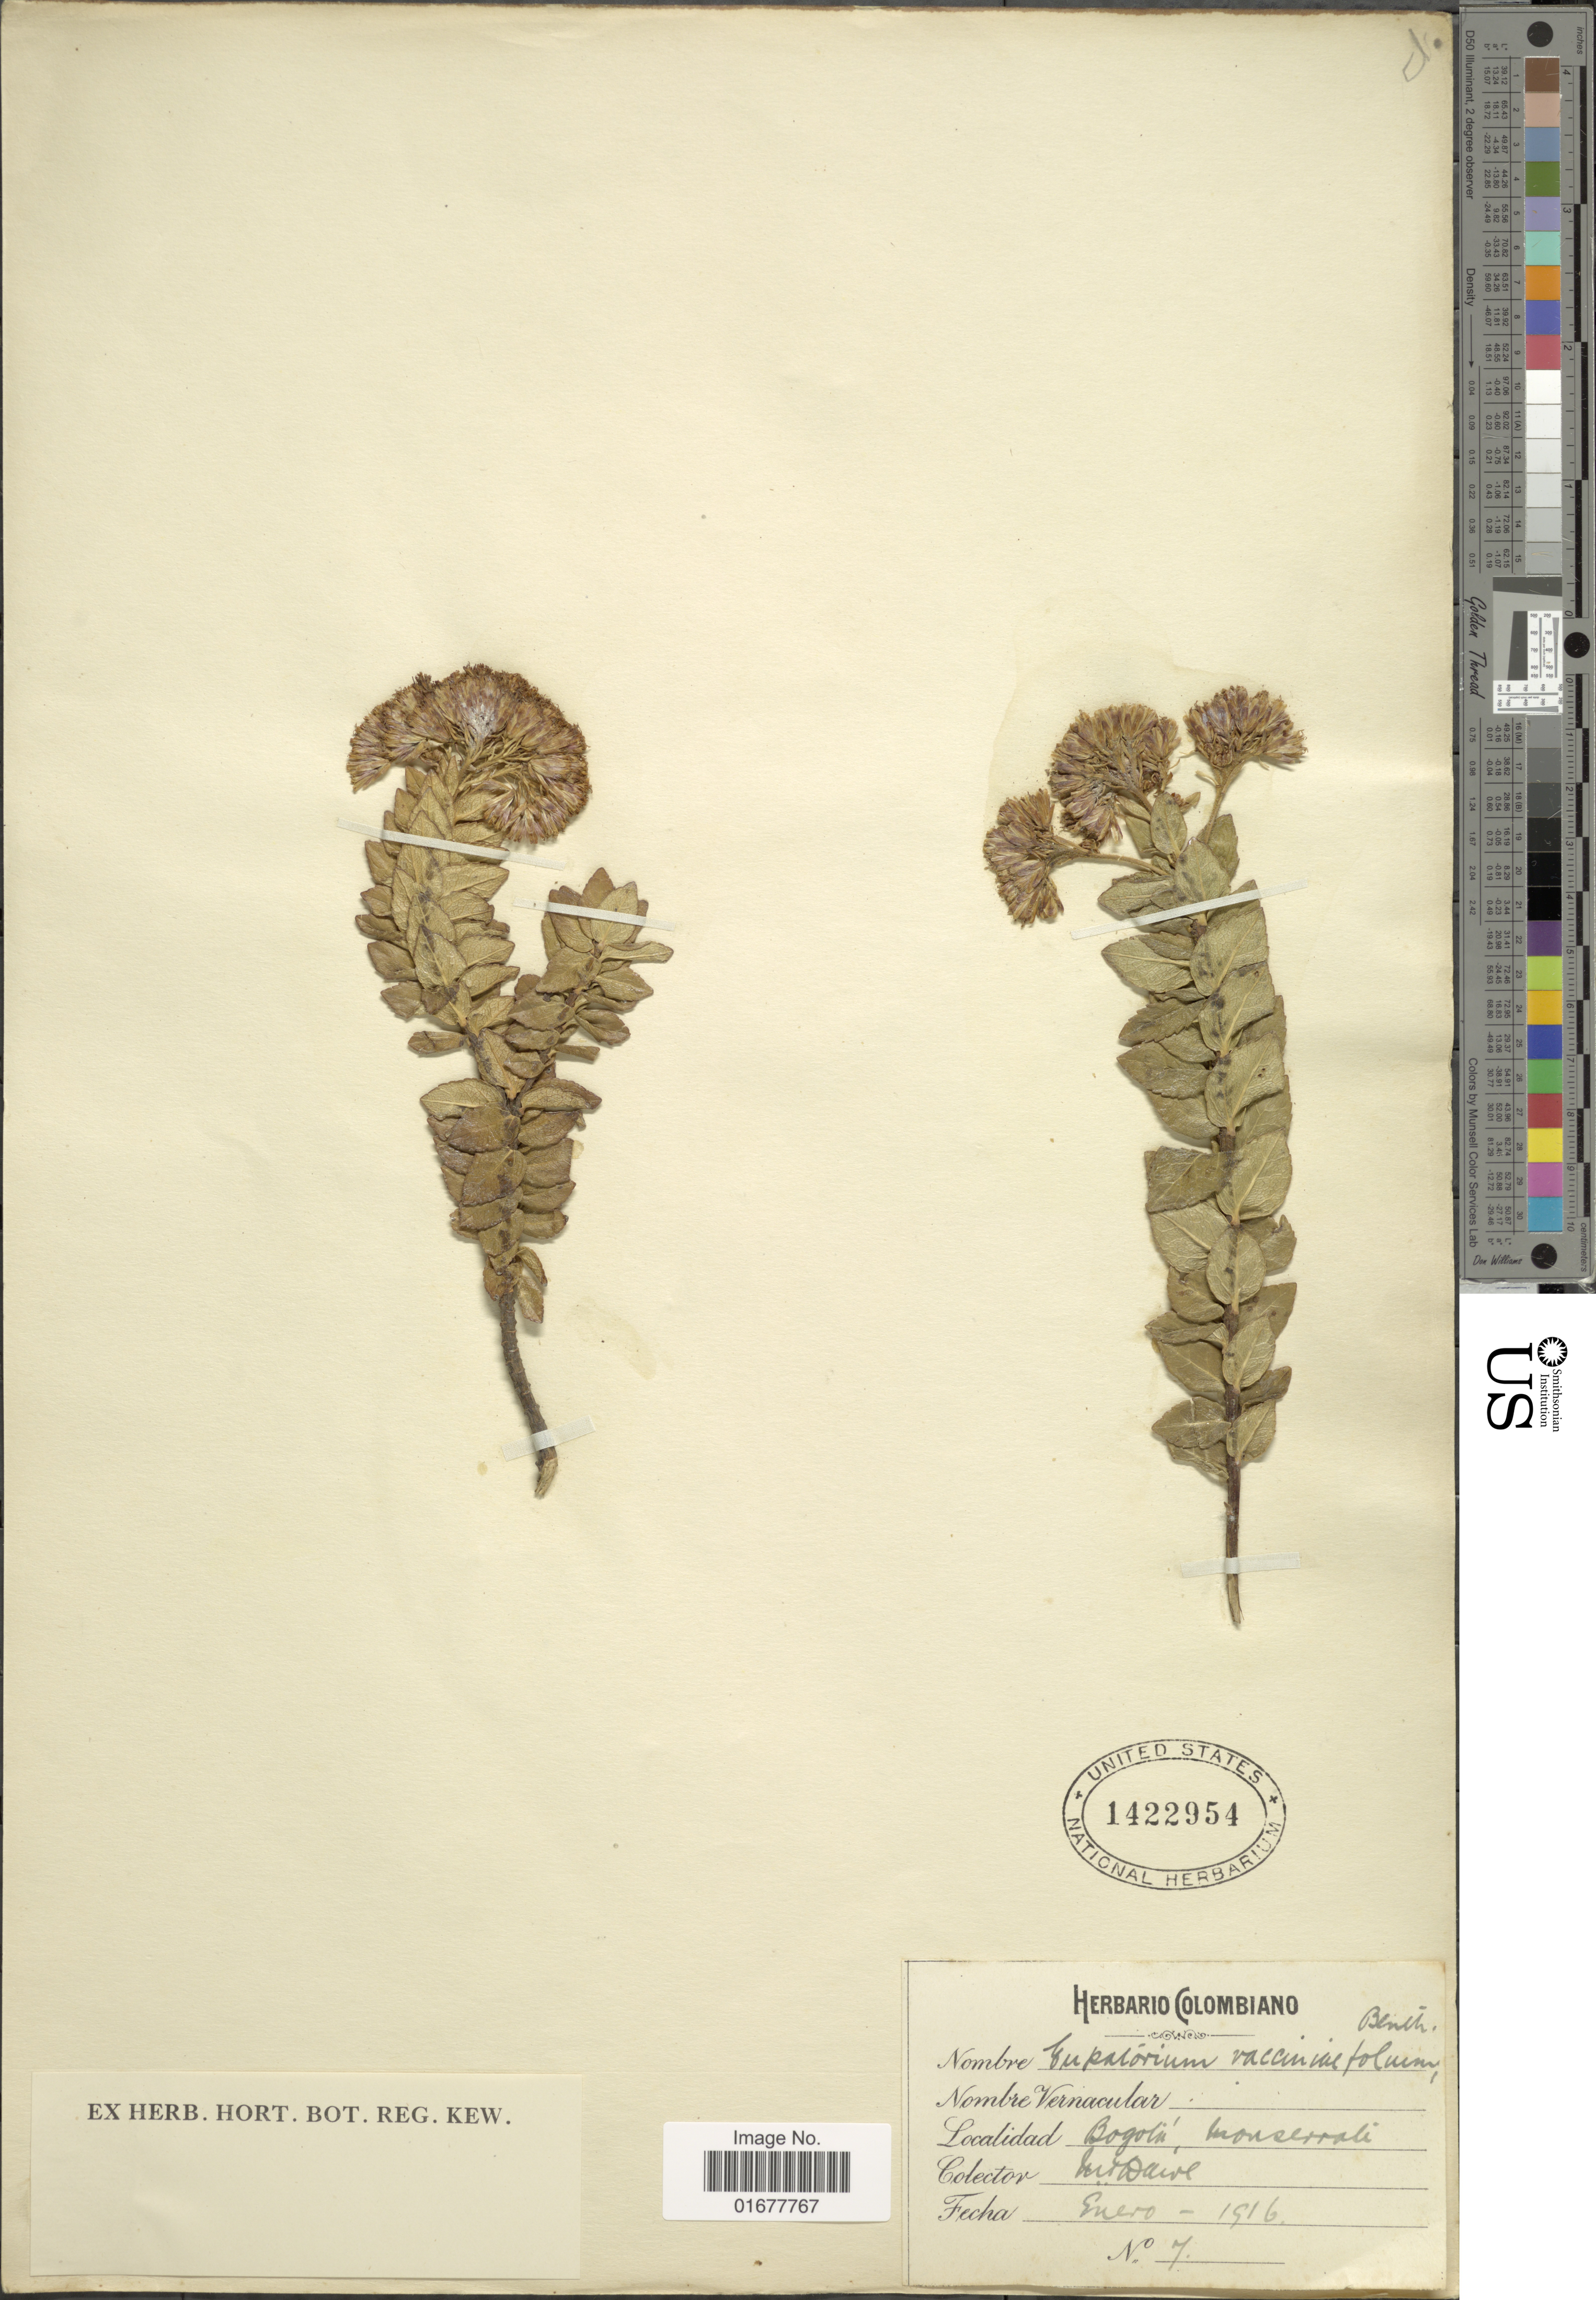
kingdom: Plantae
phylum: Tracheophyta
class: Magnoliopsida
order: Asterales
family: Asteraceae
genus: Ageratina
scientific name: Ageratina vacciniaefolia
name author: (Benth.) R.M. King & H. Rob.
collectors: M. T. Dawe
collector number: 7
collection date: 1916-01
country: Colombia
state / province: Bogota D.C.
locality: Bogota, monserrati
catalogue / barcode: US 1422954